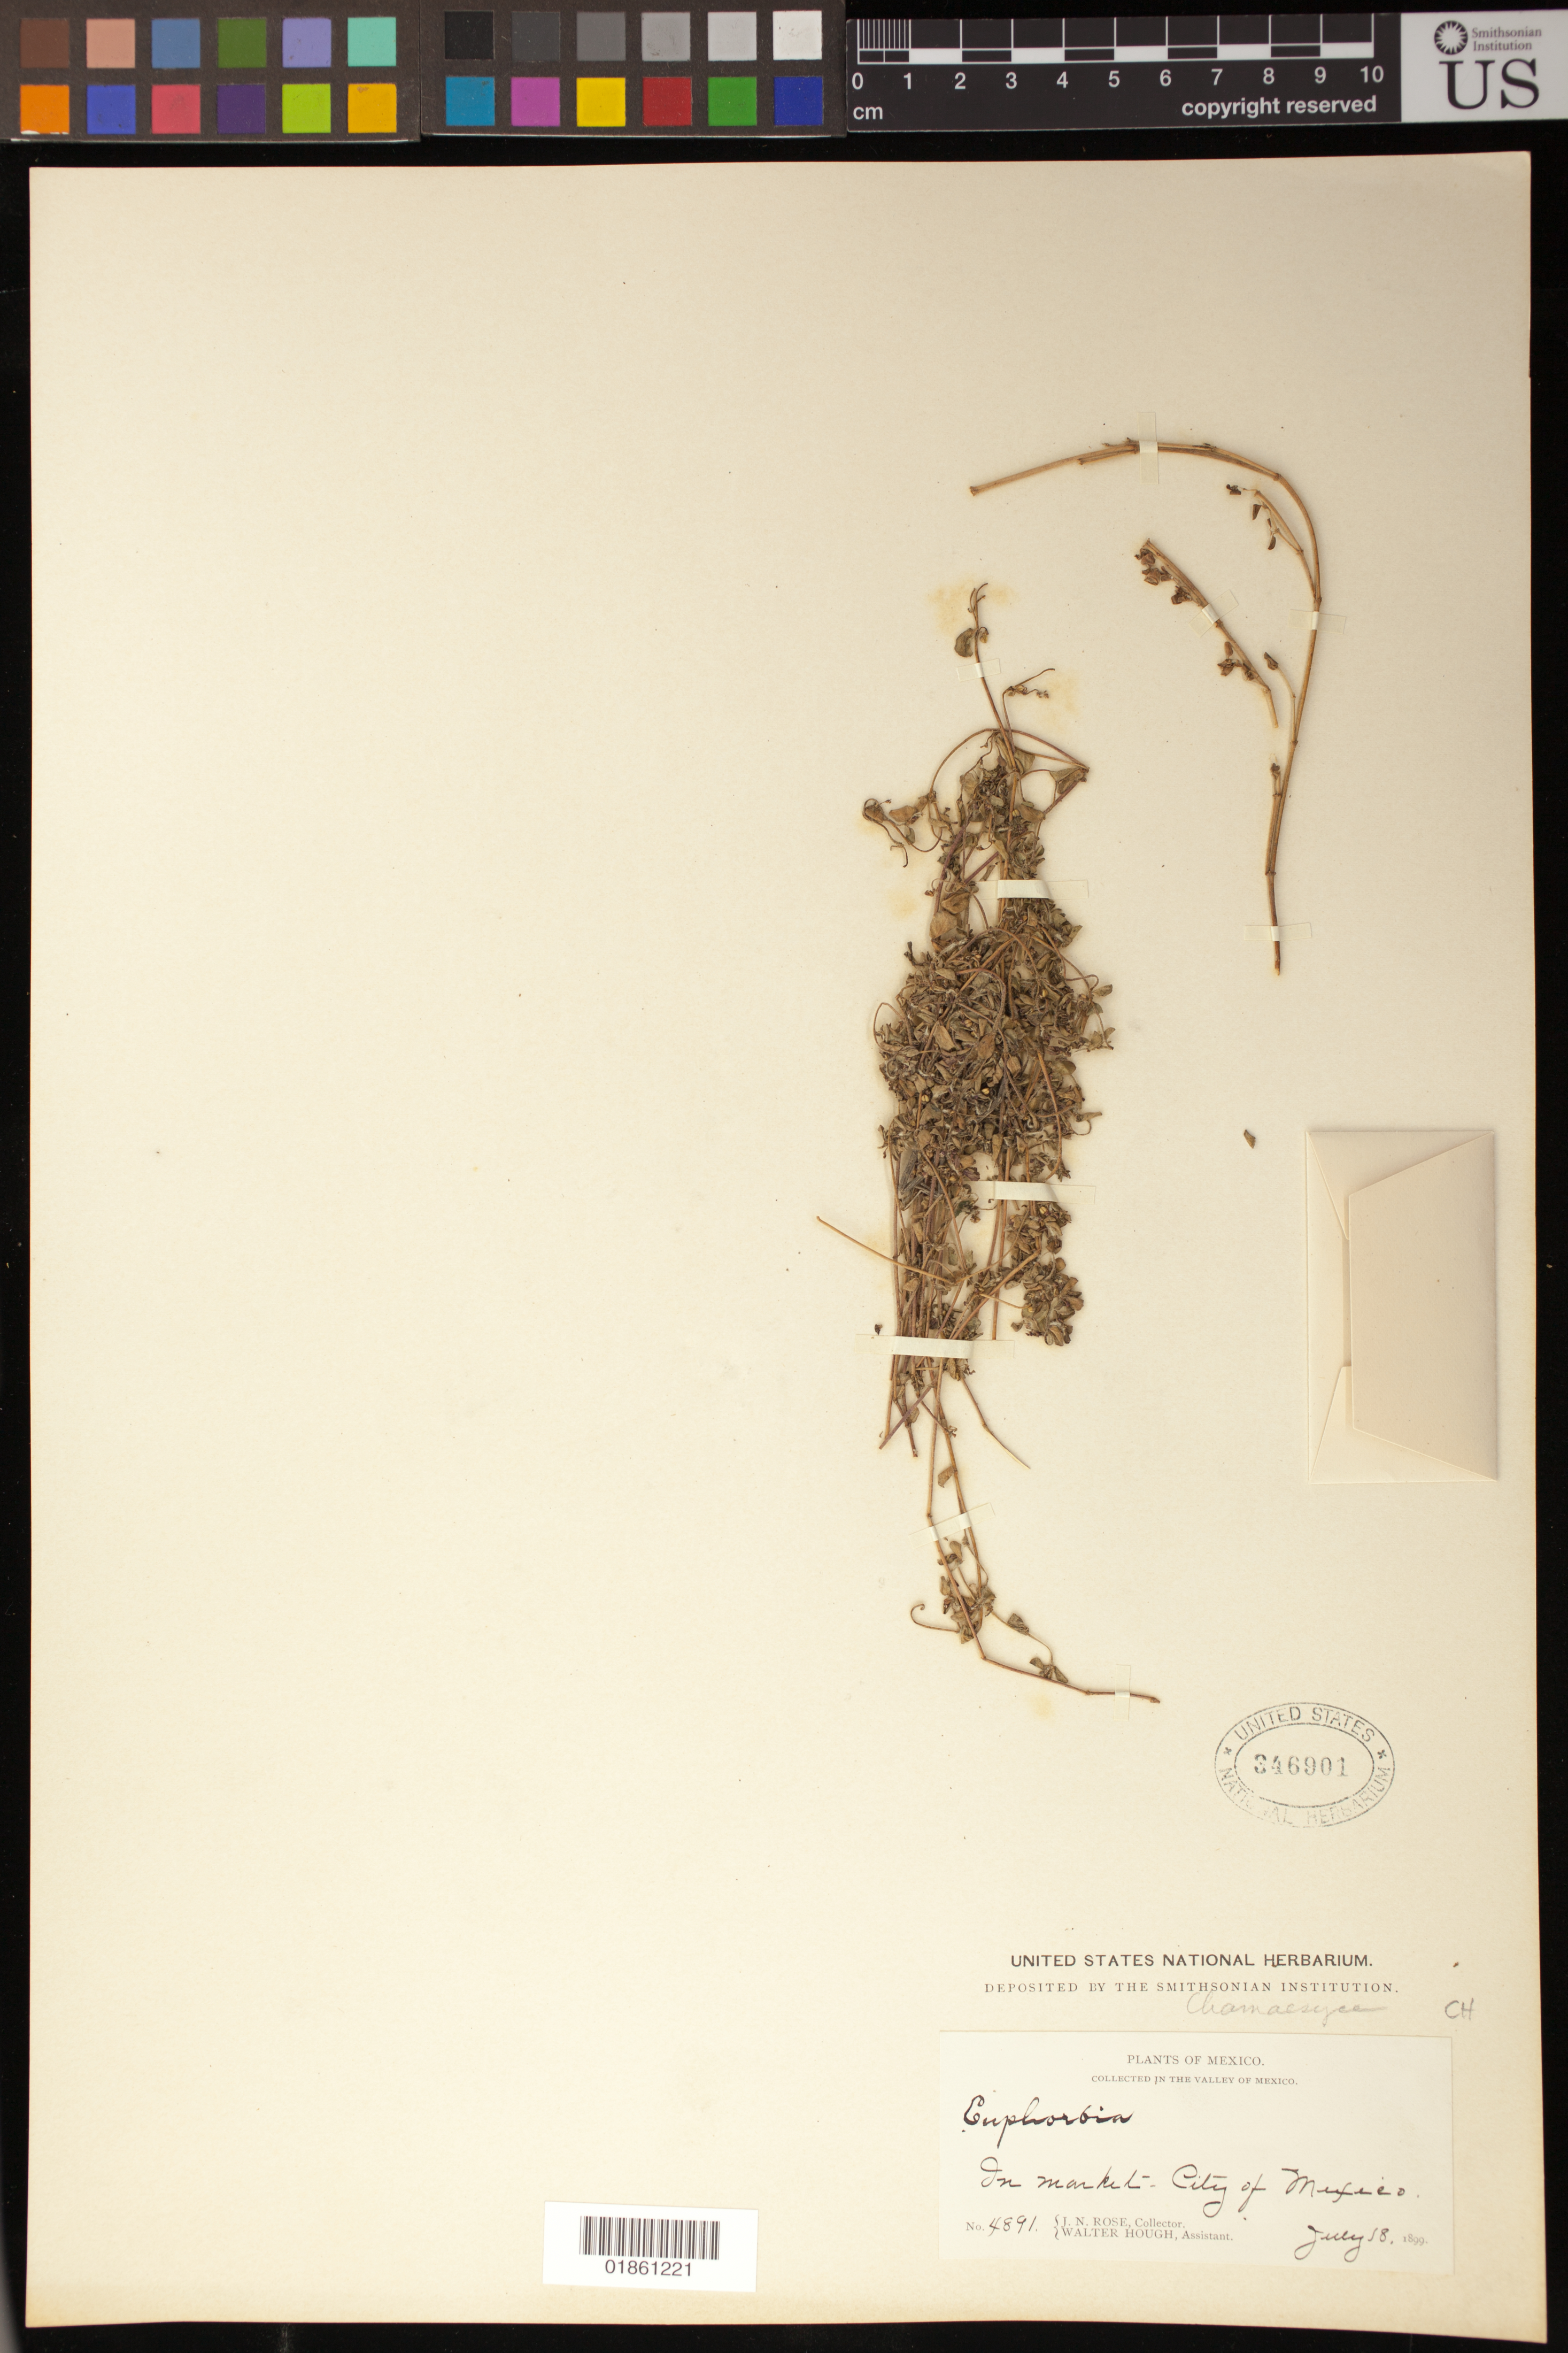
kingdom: Plantae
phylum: Tracheophyta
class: Magnoliopsida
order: Malpighiales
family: Euphorbiaceae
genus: Euphorbia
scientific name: Euphorbia sp.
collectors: J. N. Rose & W. Hough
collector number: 4891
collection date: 1899-07-18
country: Mexico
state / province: Distrito Federal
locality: In market - City of Mexico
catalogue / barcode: US 346901